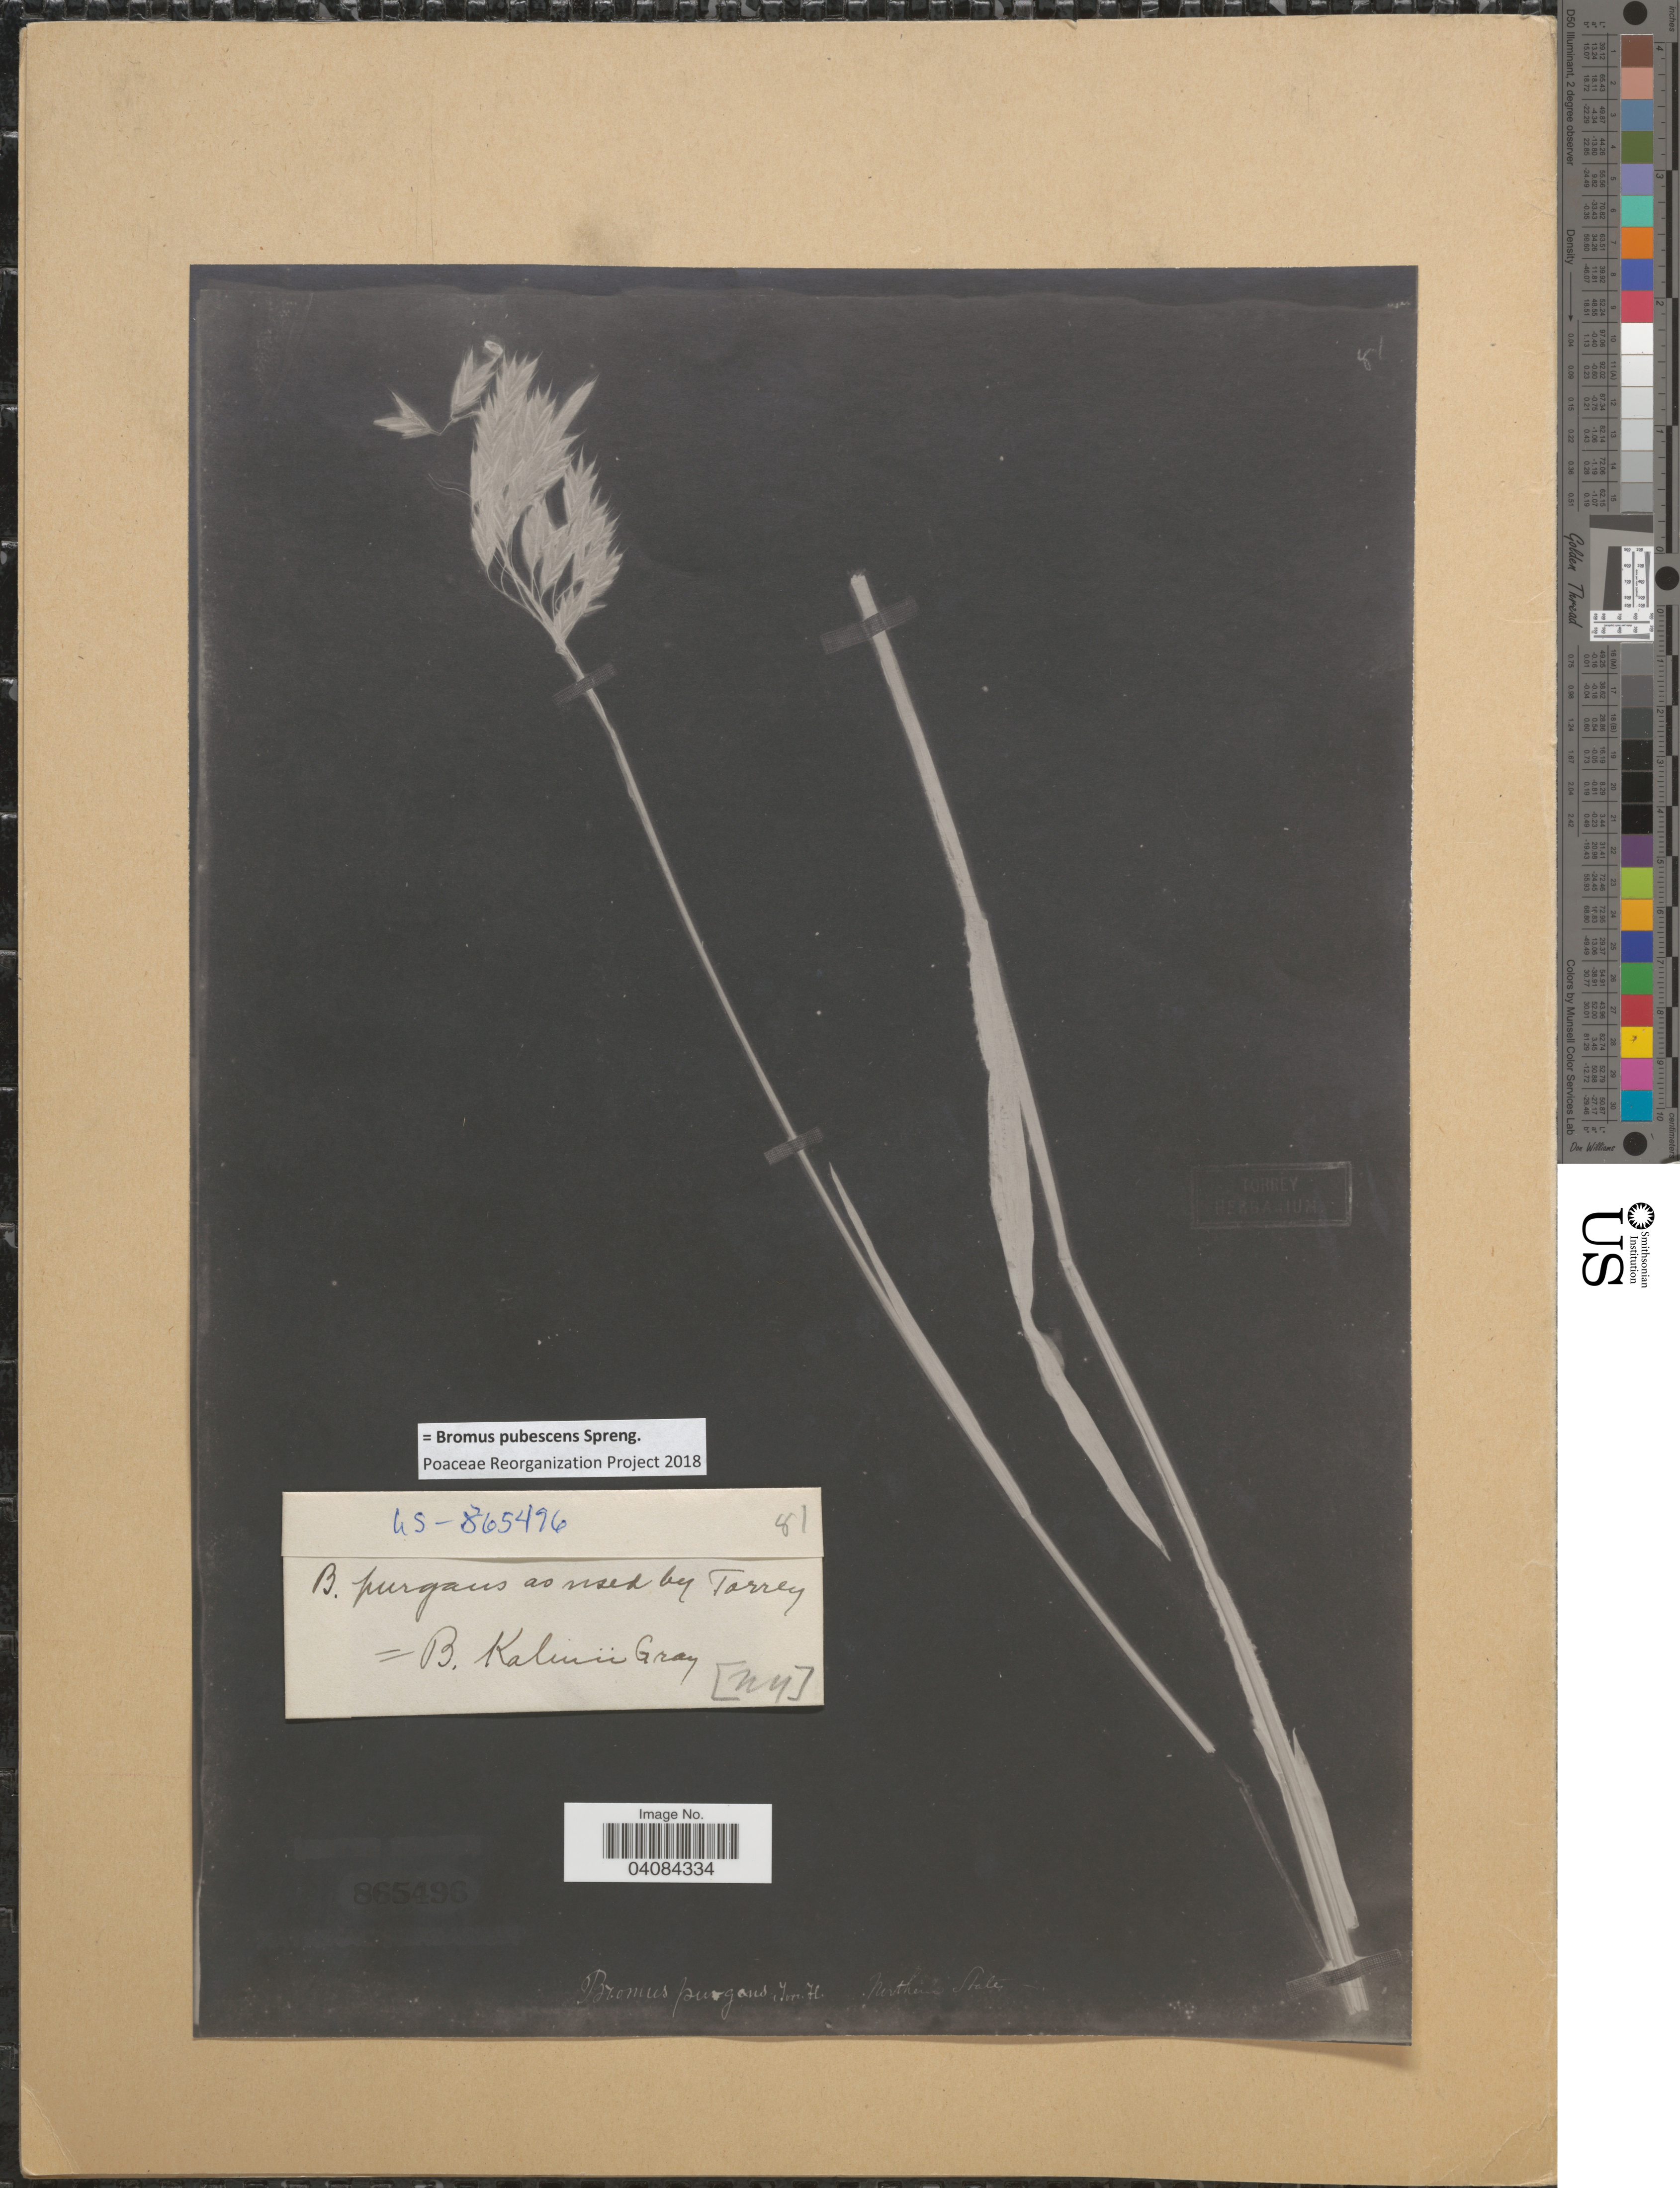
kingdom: Plantae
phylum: Tracheophyta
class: Liliopsida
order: Poales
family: Poaceae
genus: Bromus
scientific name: Bromus pubescens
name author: Muhl. ex Willd.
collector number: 81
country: United States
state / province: New York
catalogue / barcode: US 865496